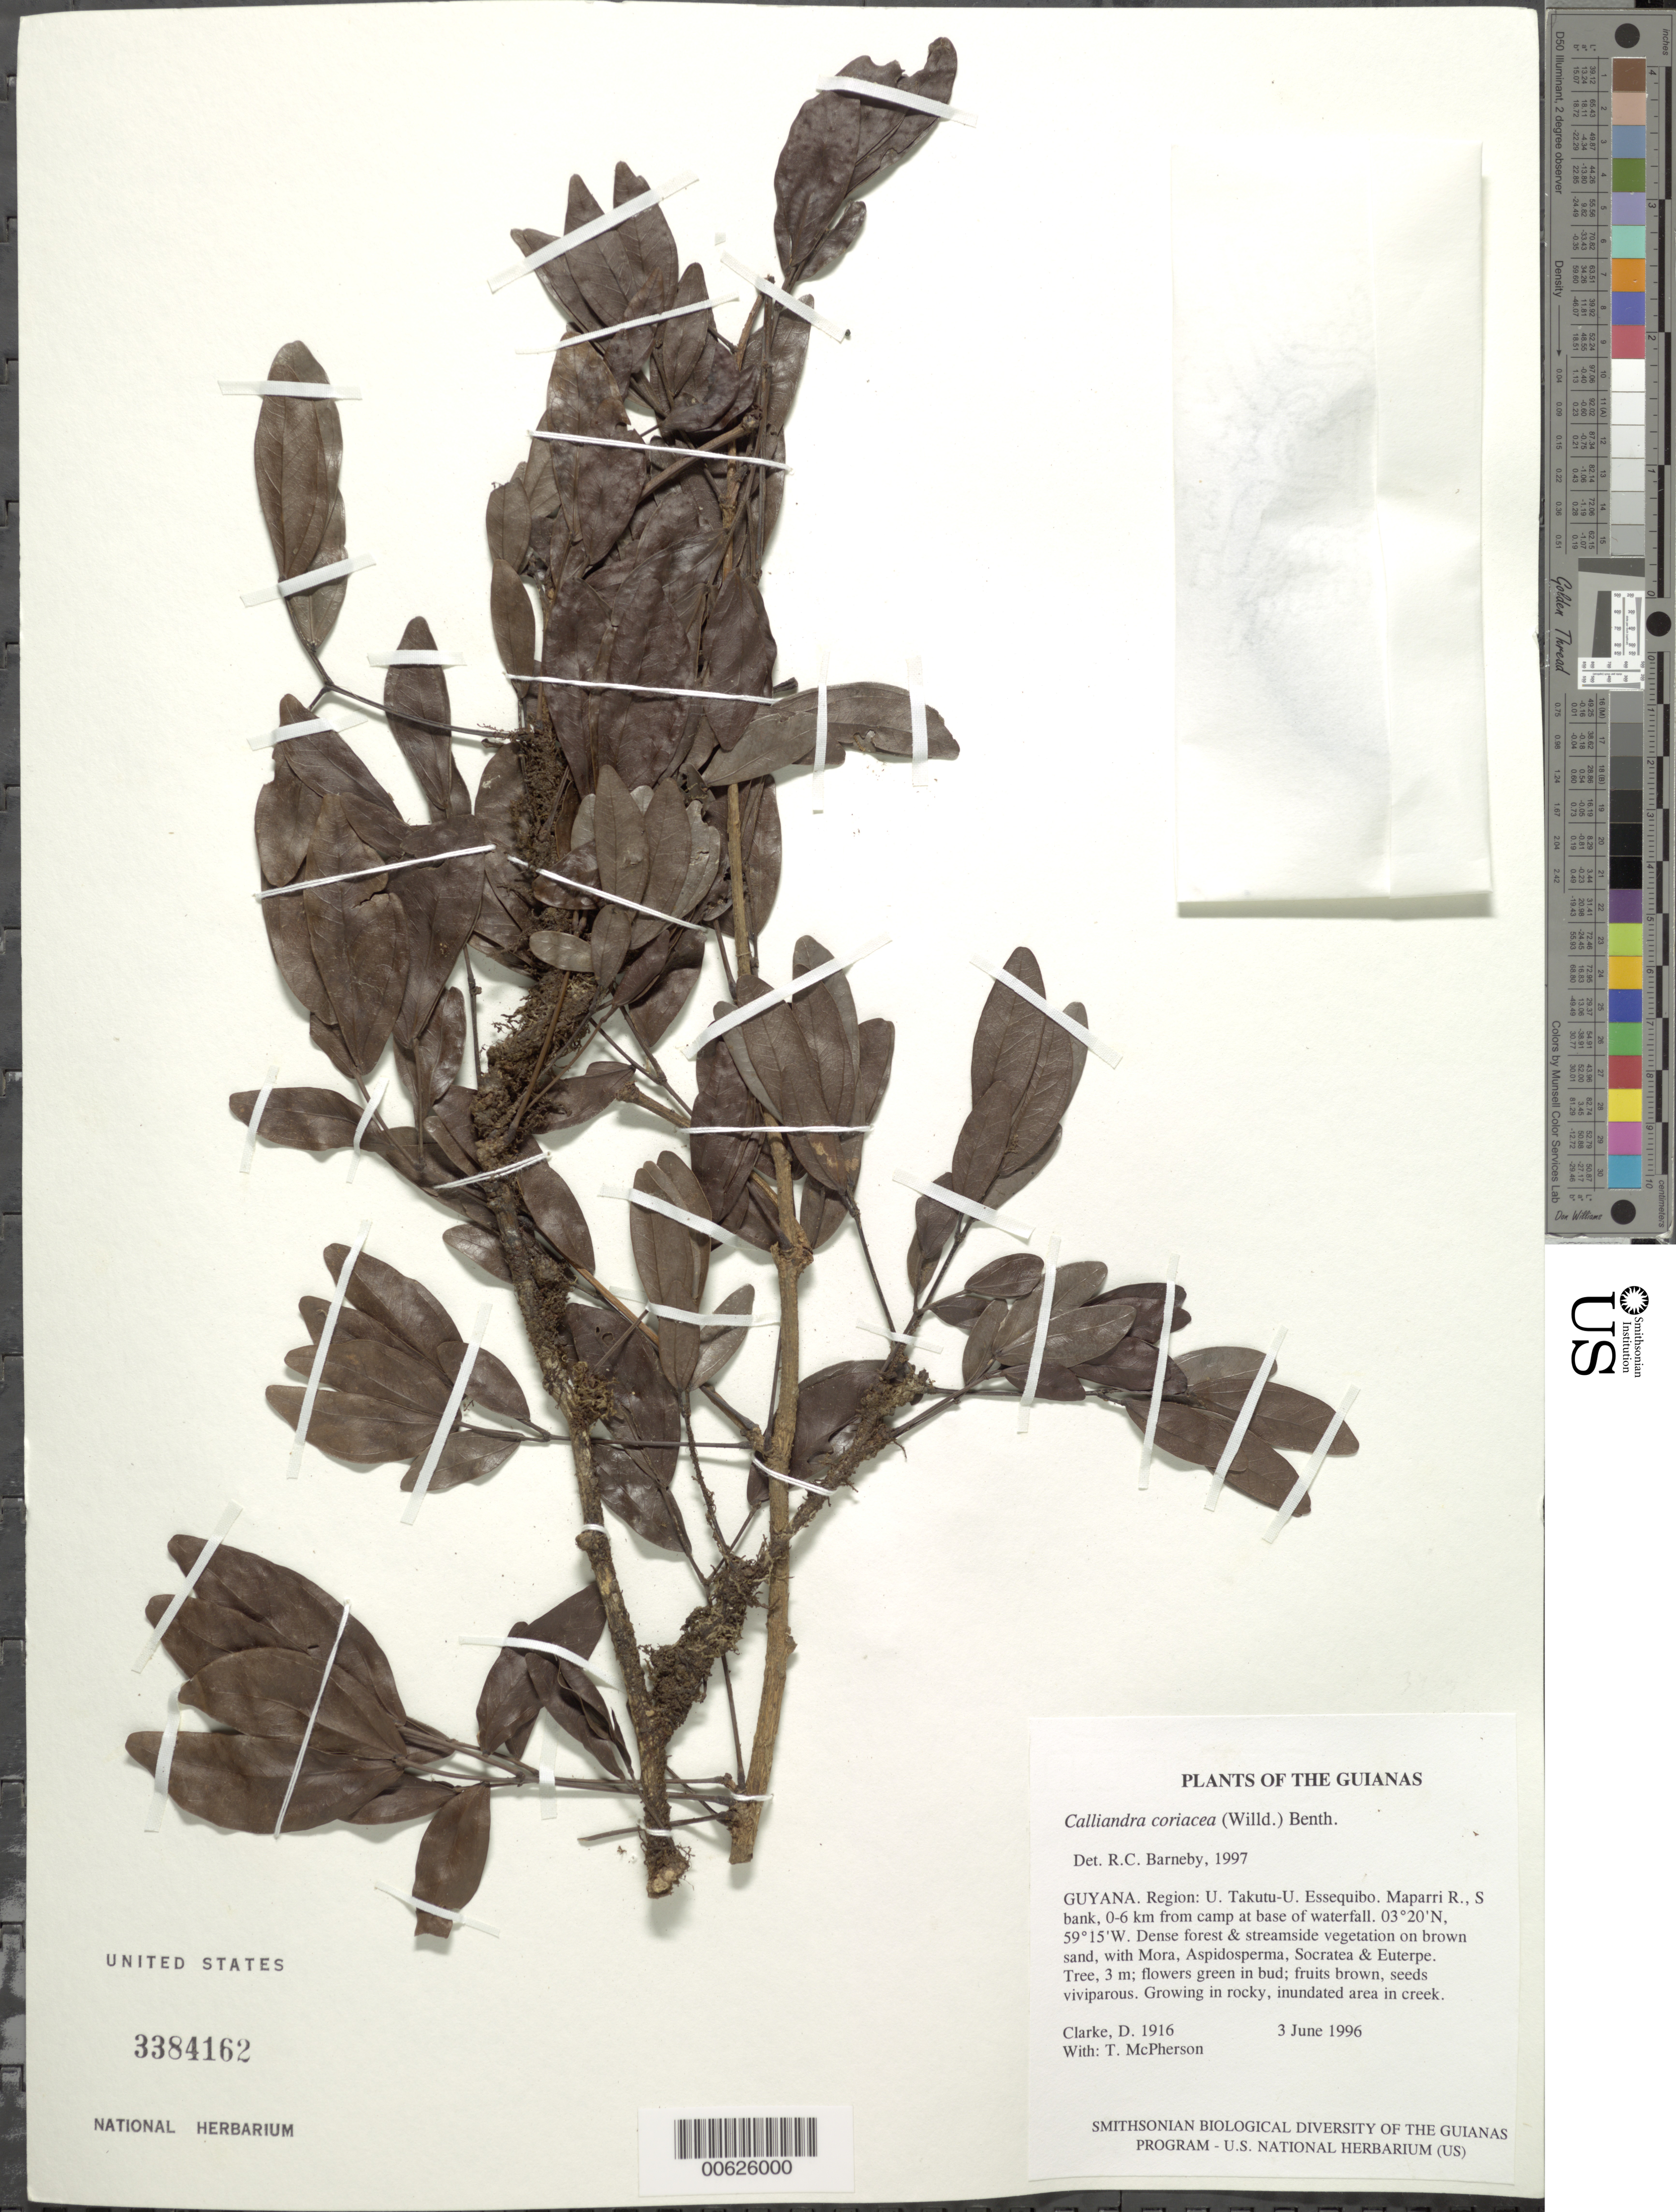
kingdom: Plantae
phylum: Tracheophyta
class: Magnoliopsida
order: Fabales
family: Fabaceae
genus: Calliandra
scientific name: Calliandra coriacea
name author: (Humb. & Bonpl. ex Willd.) Benth.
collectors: H. D. Clarke & T. McPherson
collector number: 1916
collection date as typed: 3 June 1996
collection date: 1996-06-03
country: Guyana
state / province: U. Takutu-U. Essequibo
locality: Maparri R., S bank, 0-6 km from camp at base of waterfall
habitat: Dense forest & streamside vegetation on brown sand, with Mora, Aspidosperma, Socratea & Euterpe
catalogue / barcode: US 3384162